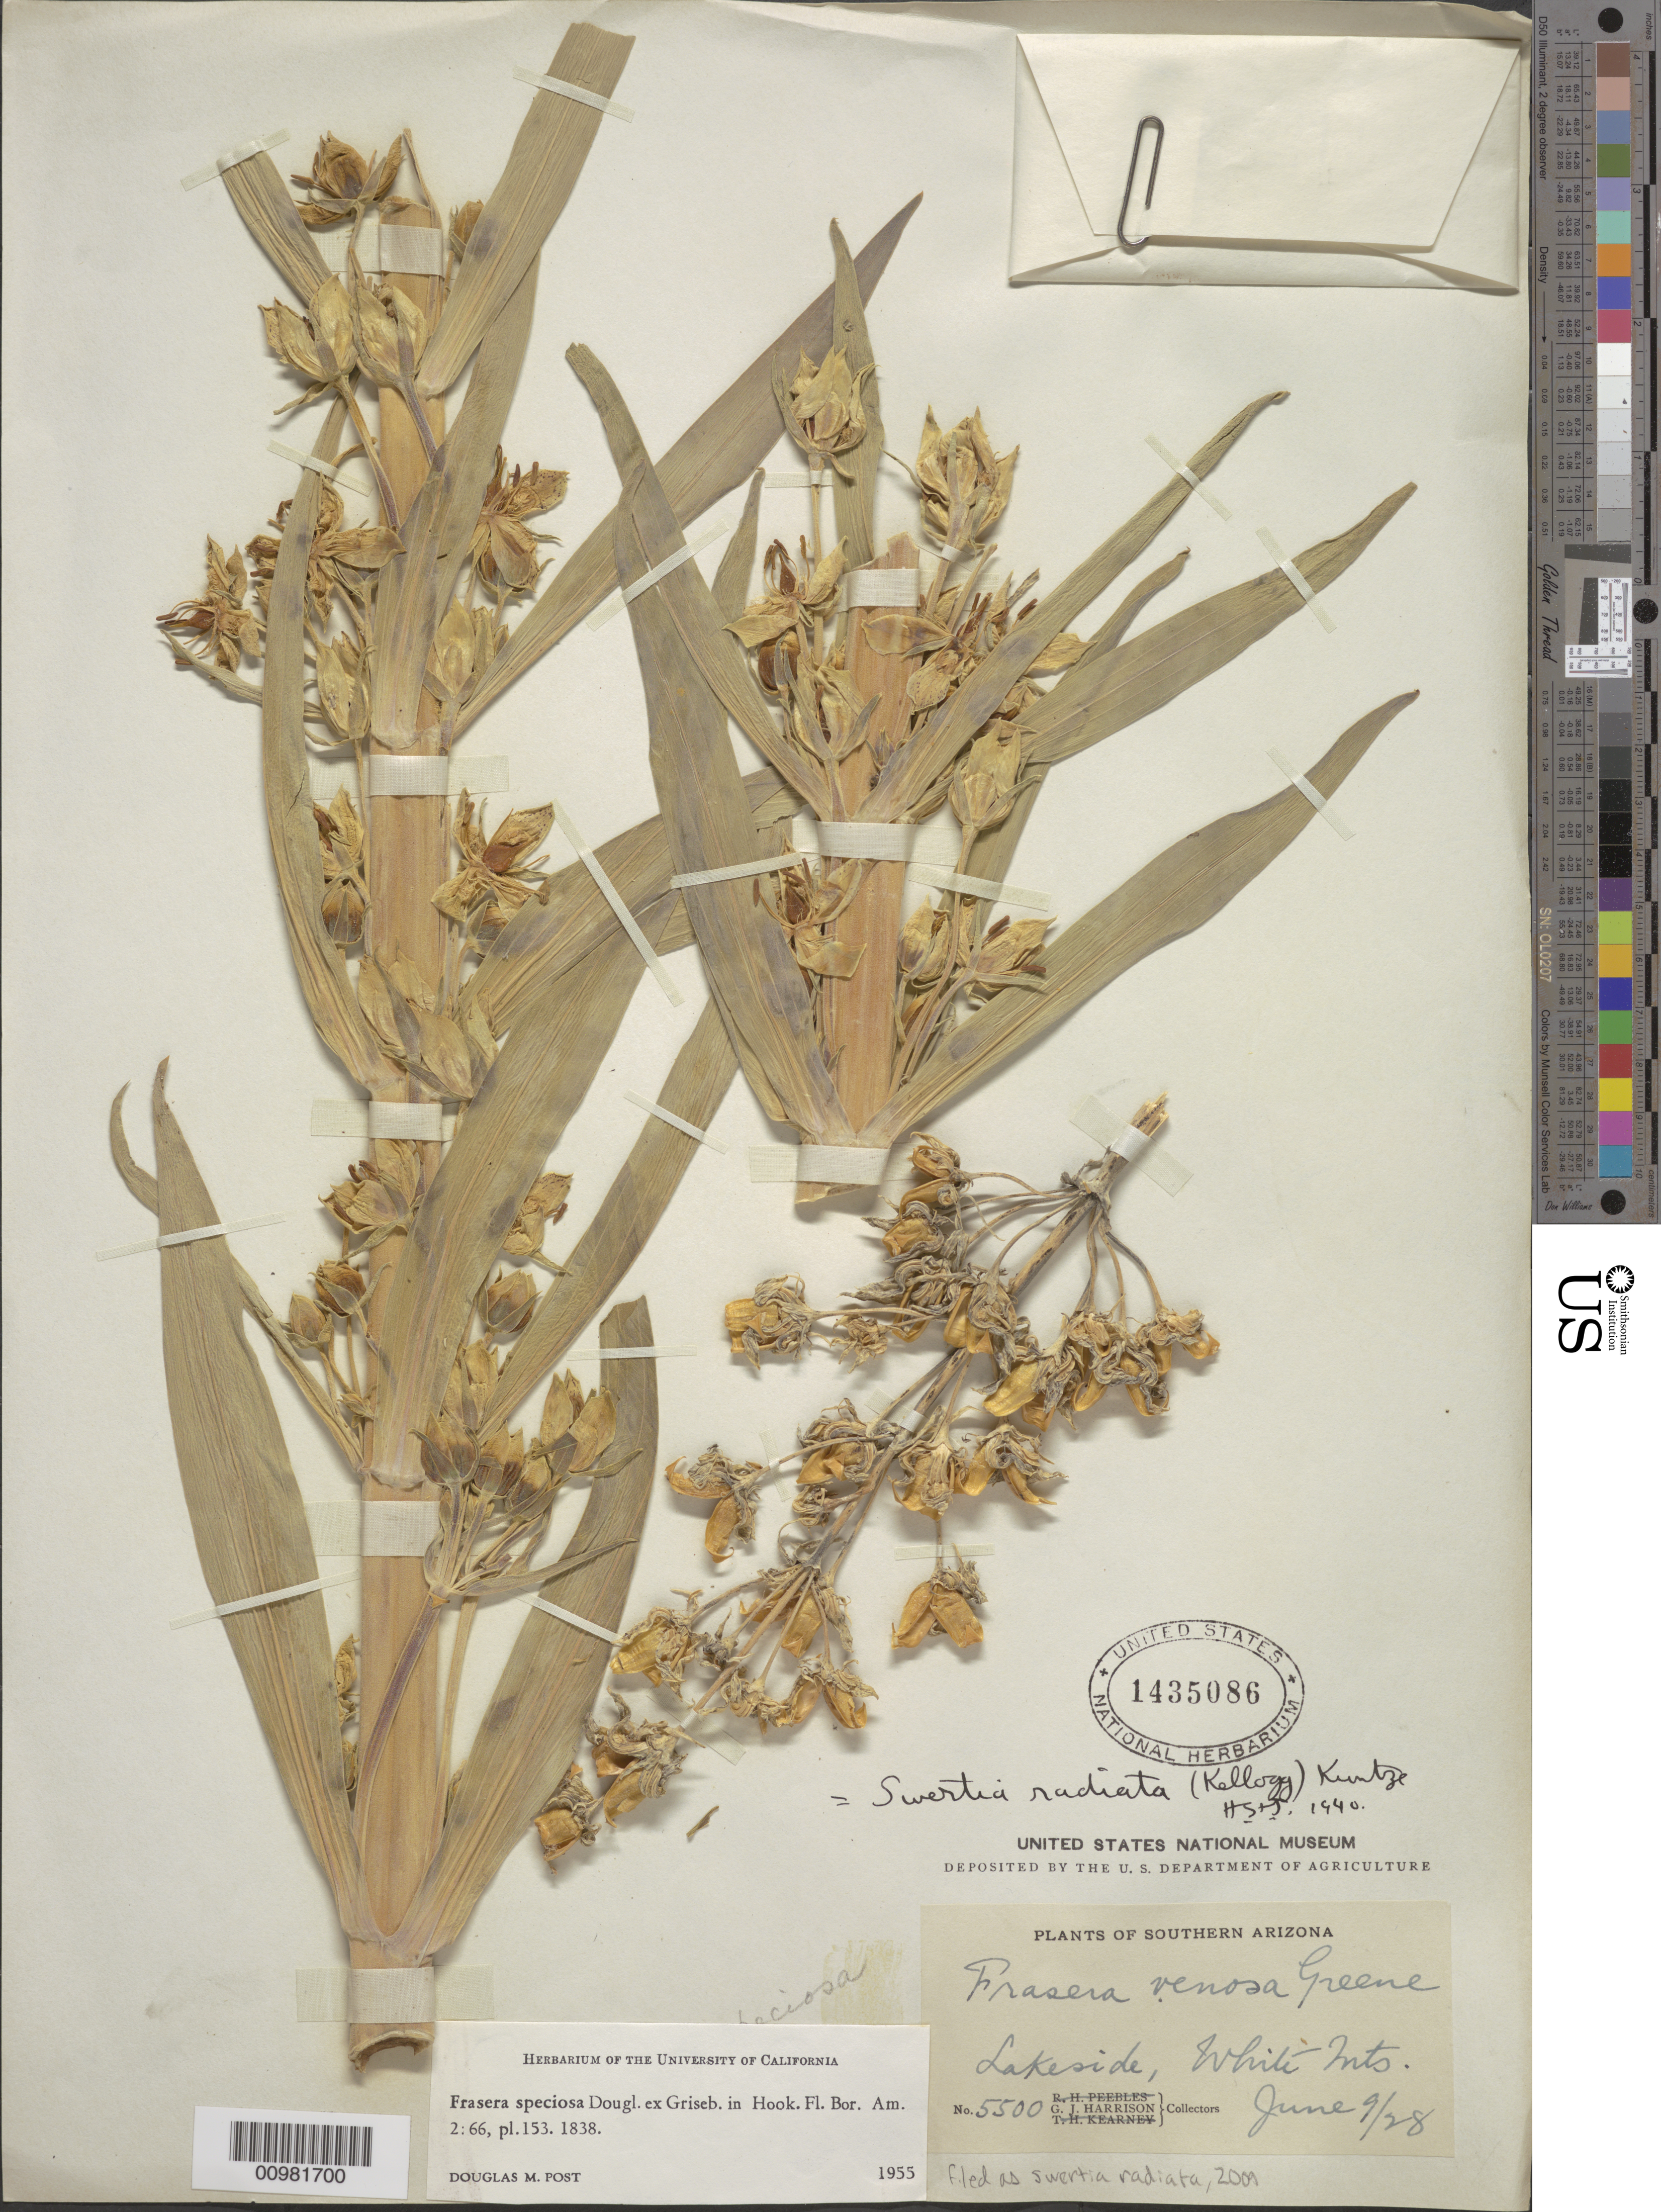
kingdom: Plantae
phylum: Tracheophyta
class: Magnoliopsida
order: Gentianales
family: Gentianaceae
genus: Swertia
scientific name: Swertia radiata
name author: (Kellogg) Kuntze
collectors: G. J. Harrison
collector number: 5500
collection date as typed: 09 Jun 1928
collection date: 1928-06-09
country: United States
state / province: Arizona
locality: White Mts, Lakeside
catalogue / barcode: US 1435086